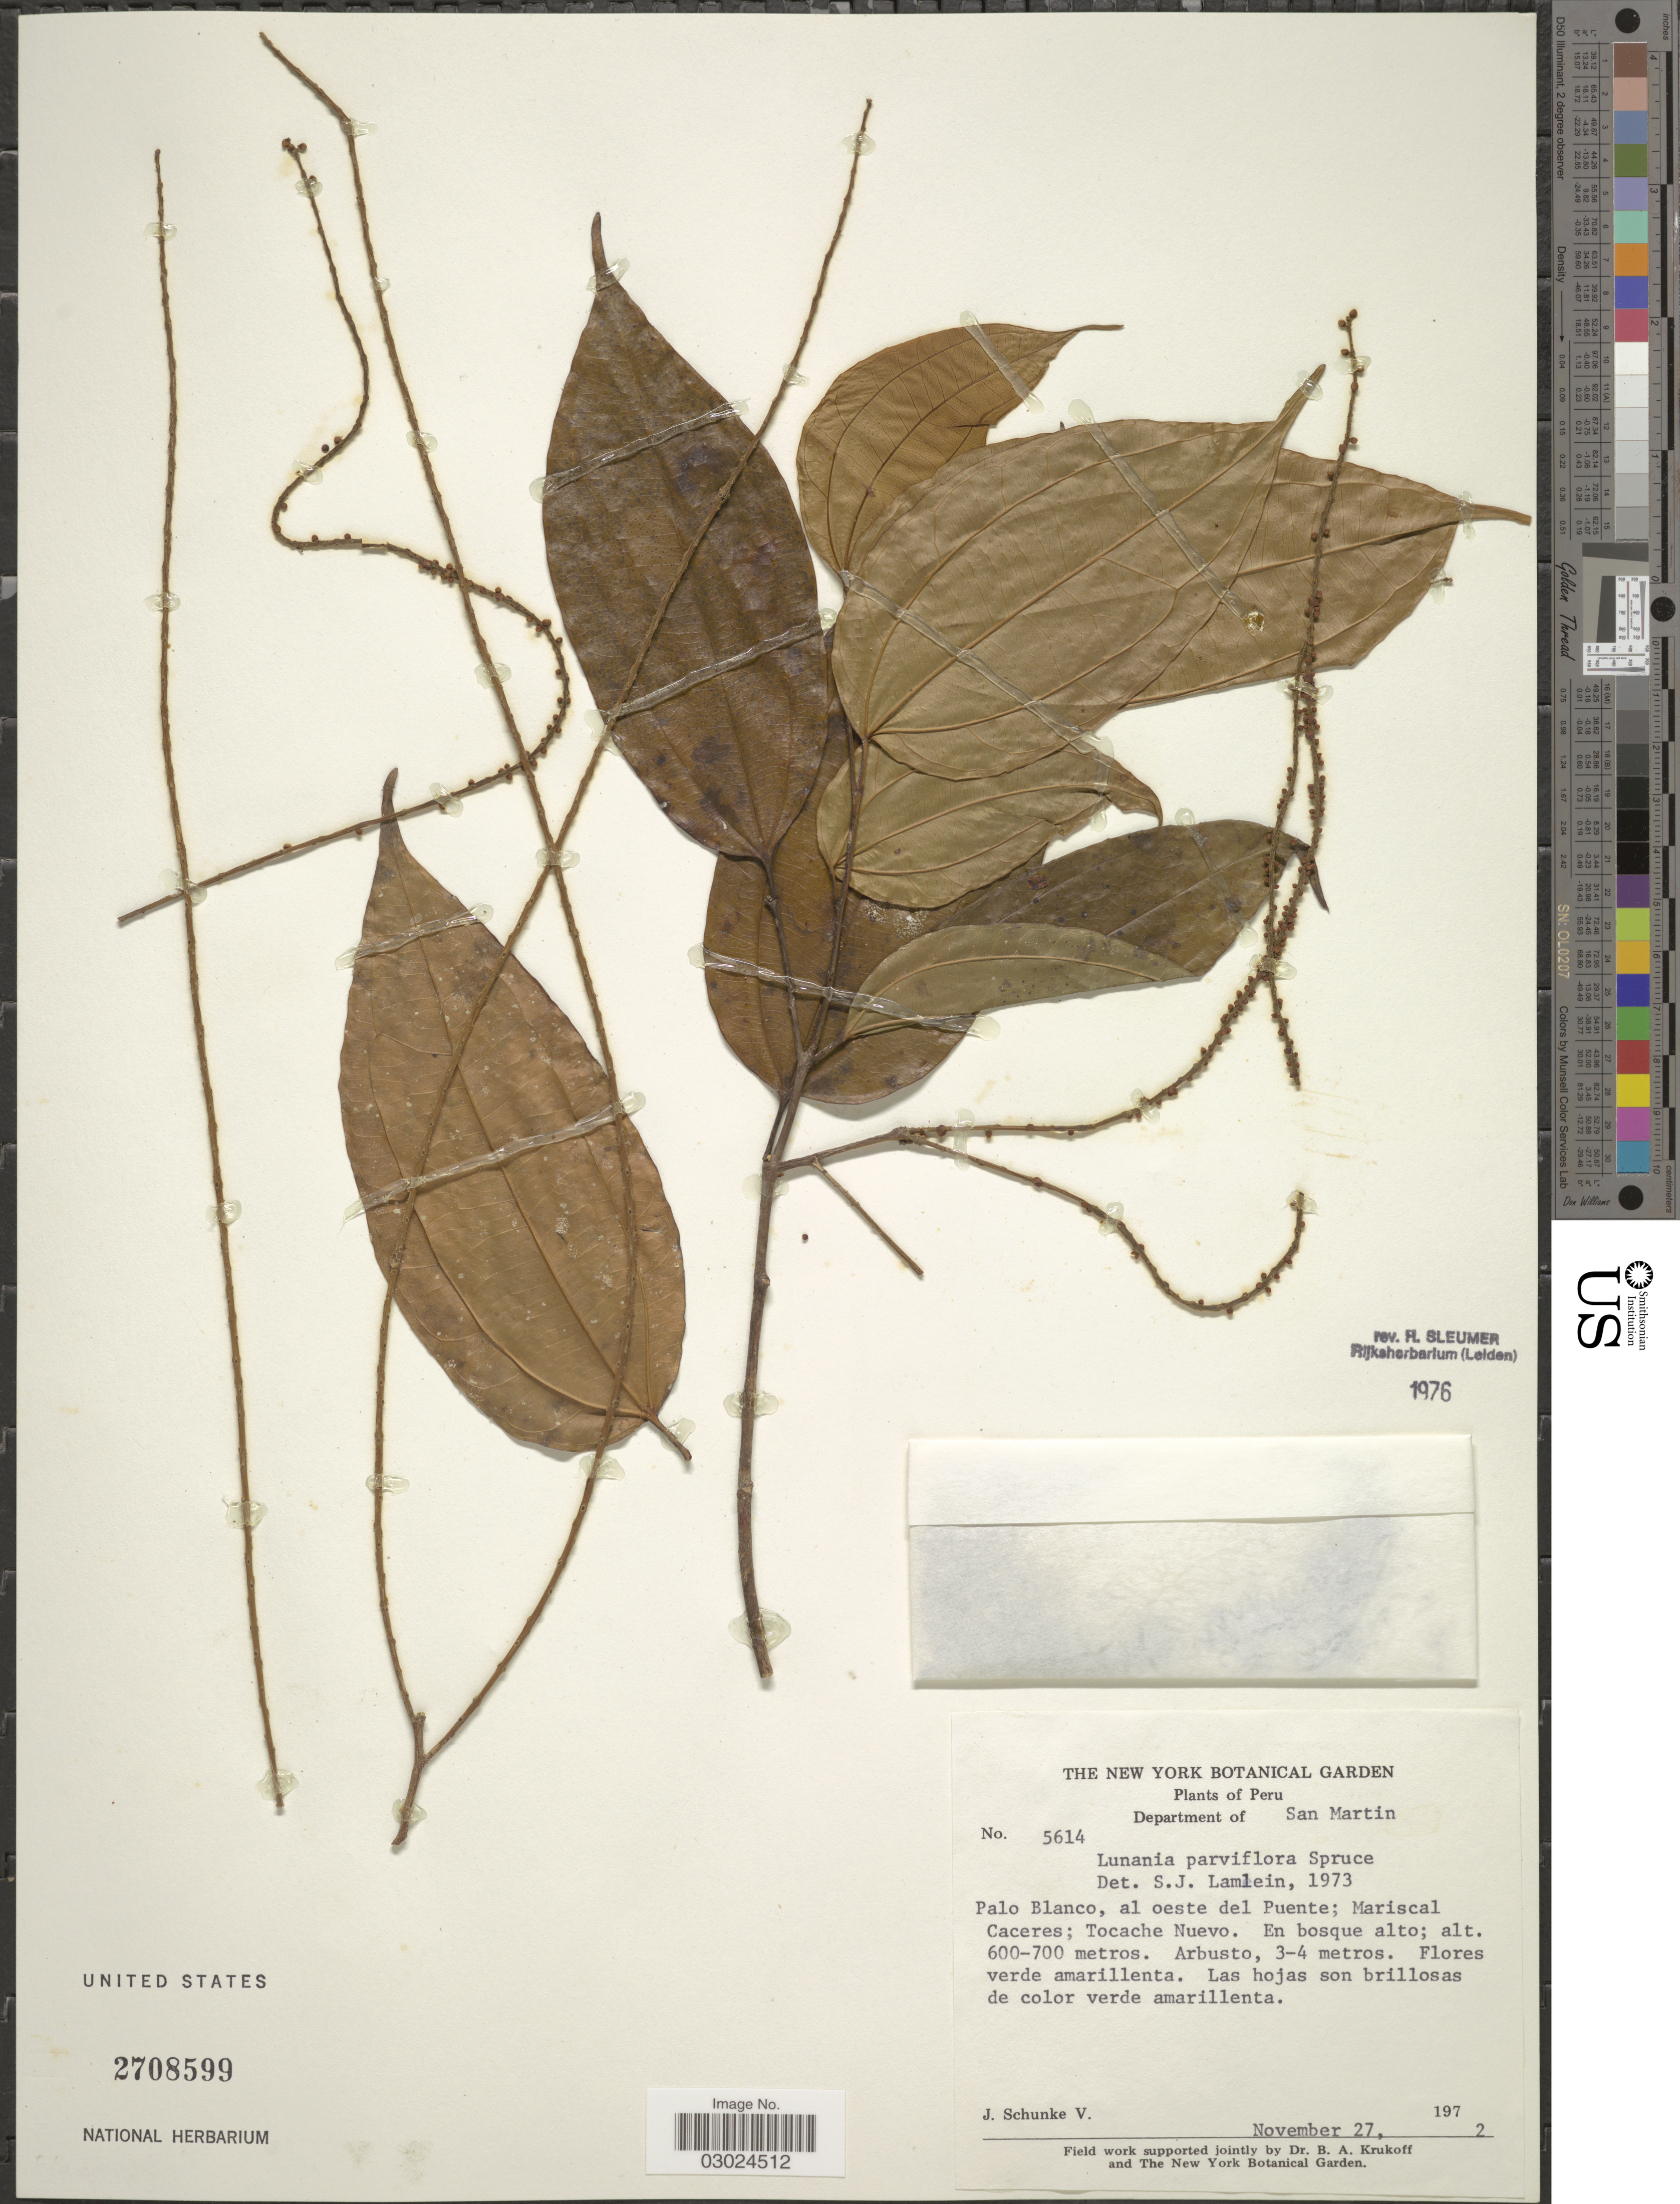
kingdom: Plantae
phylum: Tracheophyta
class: Magnoliopsida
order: Malpighiales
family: Salicaceae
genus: Lunania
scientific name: Lunania parviflora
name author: Spruce ex Benth.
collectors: J. Schunke Vigo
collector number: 5614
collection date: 1972-11-27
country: Peru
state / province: San Martín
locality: Department of San Martin. Palo Blanco, al oeste del Puente; Mariscal Caceres; Tocache Nuevo.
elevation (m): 600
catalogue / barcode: US 2708599